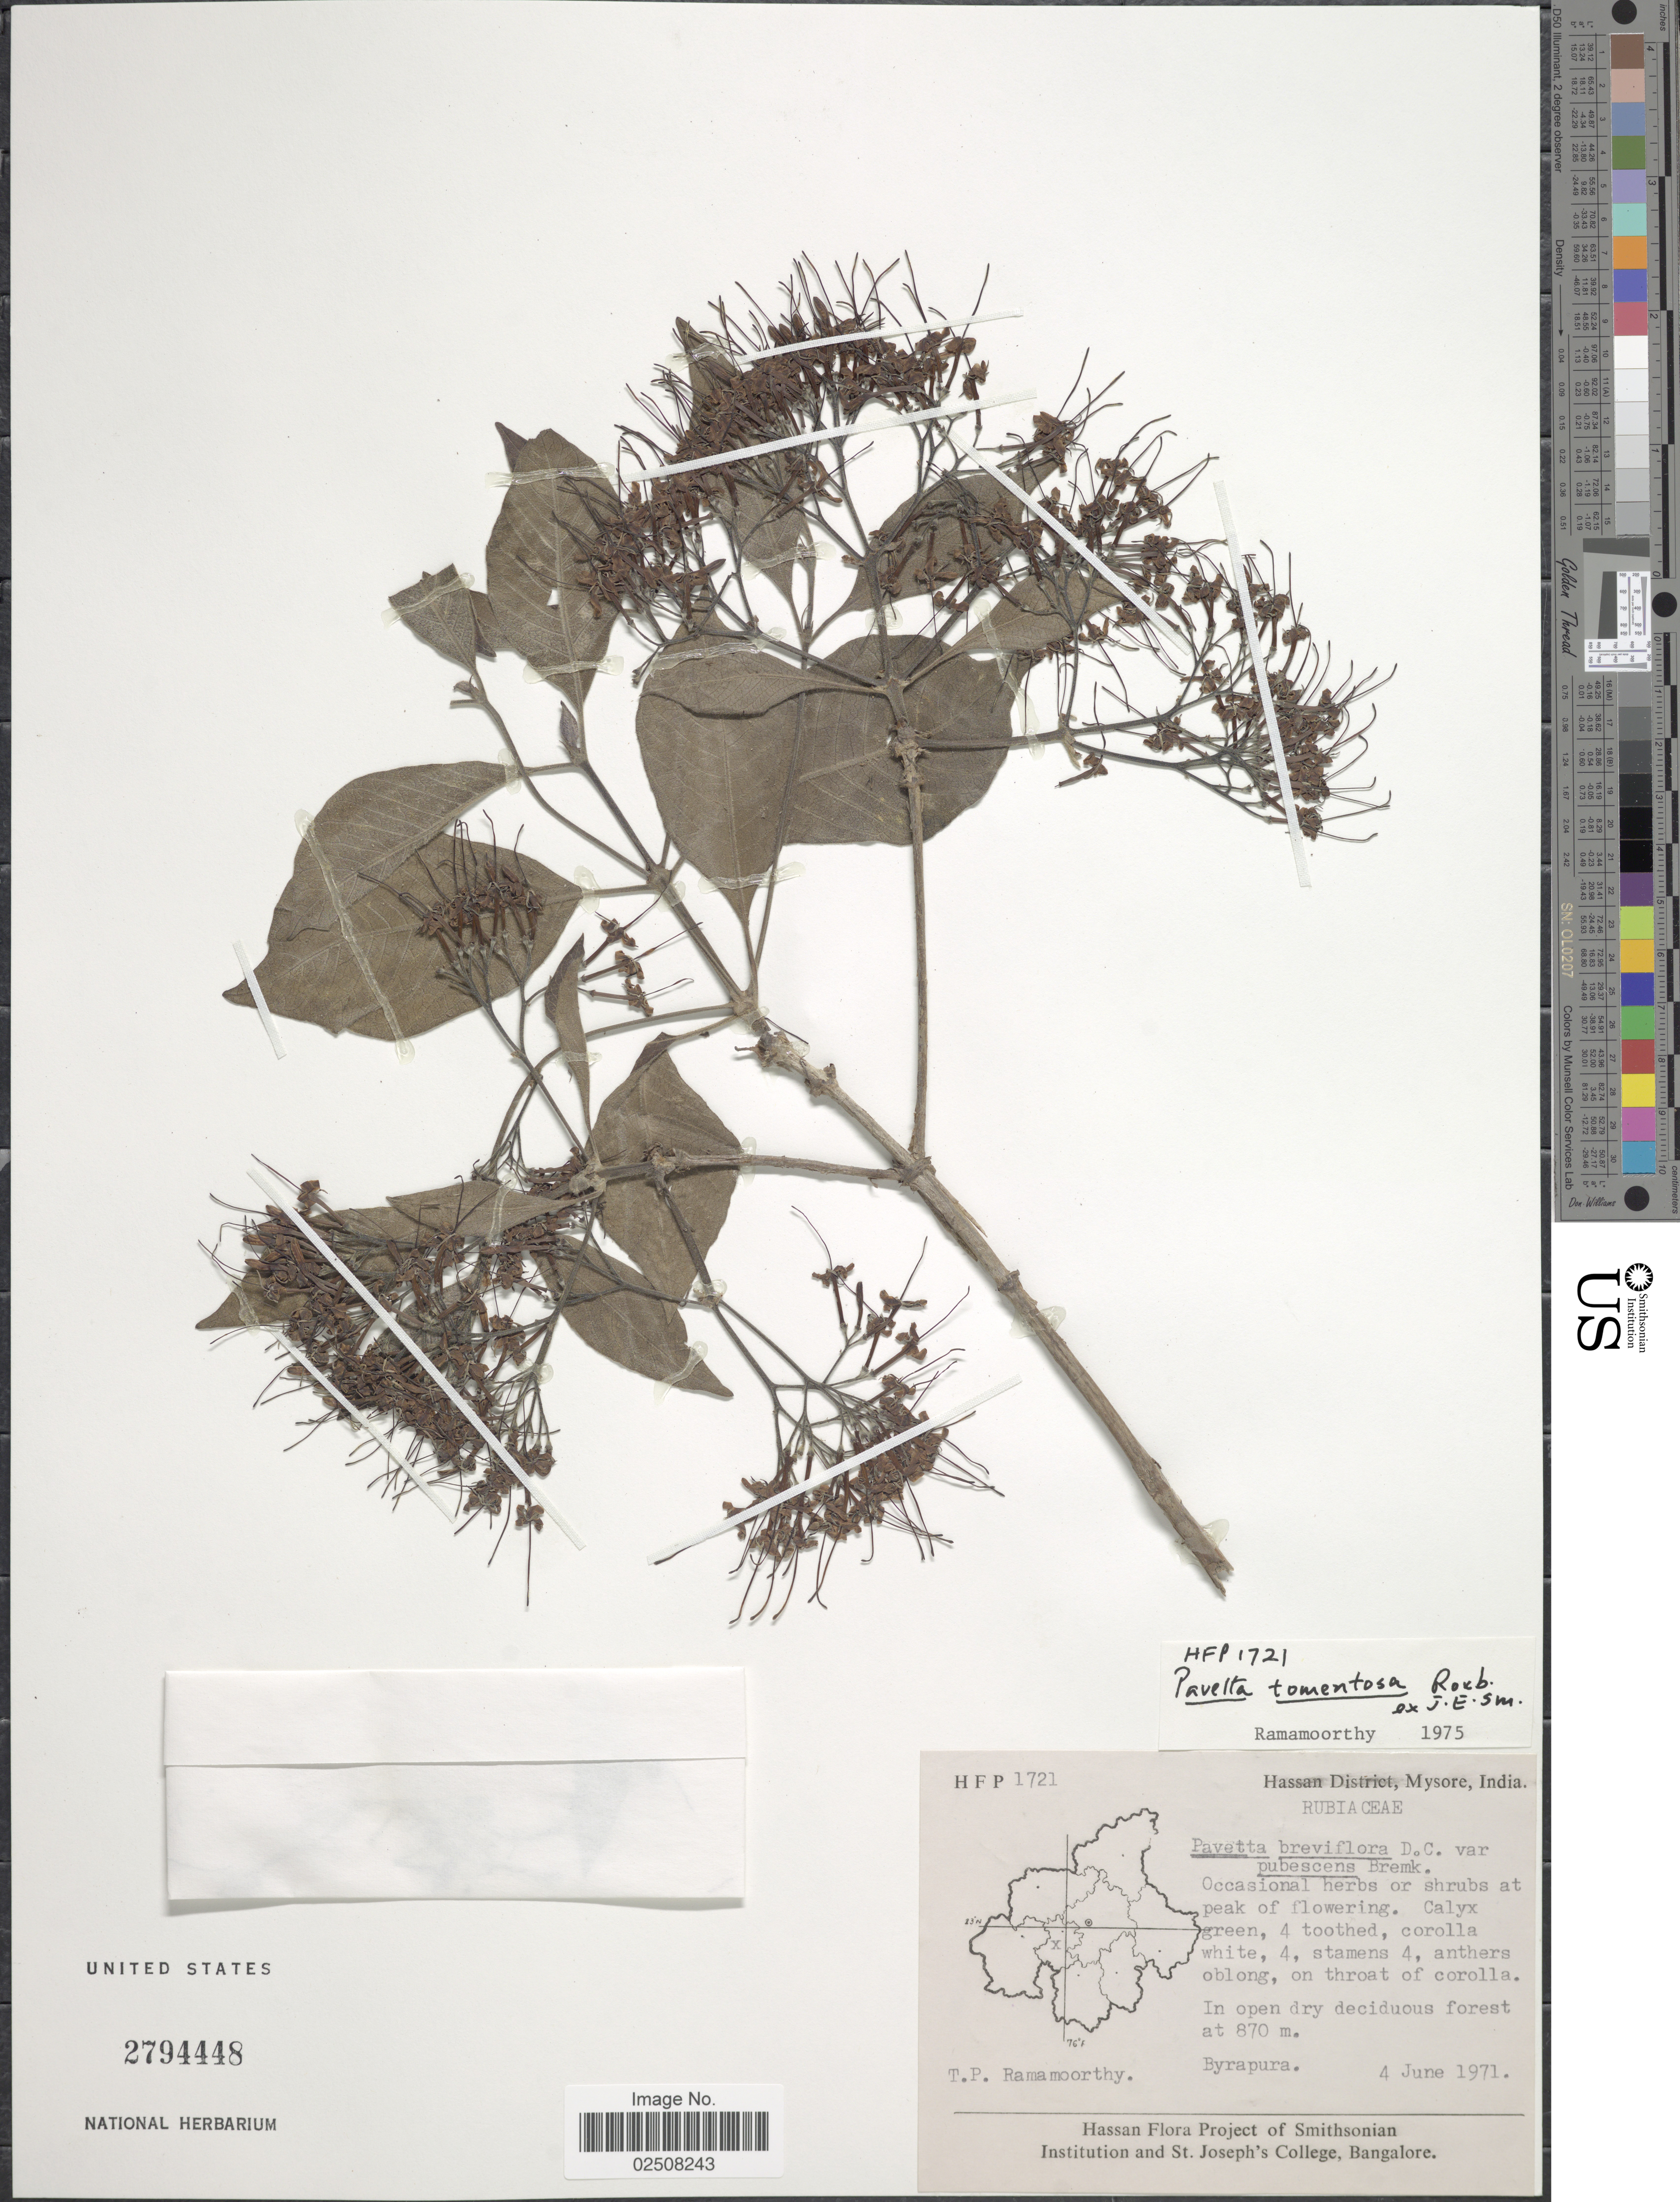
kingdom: Plantae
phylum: Tracheophyta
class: Magnoliopsida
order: Gentianales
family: Rubiaceae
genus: Pavetta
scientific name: Pavetta tomentosa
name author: Roxb. ex Sm.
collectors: T. P. Ramamoorthy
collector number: H F P 1721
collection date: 1971-06-04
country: India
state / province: Karnataka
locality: Hassan District, Mysore, In open dry deciduous forest, Byrapura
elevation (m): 870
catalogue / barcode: US 2794448